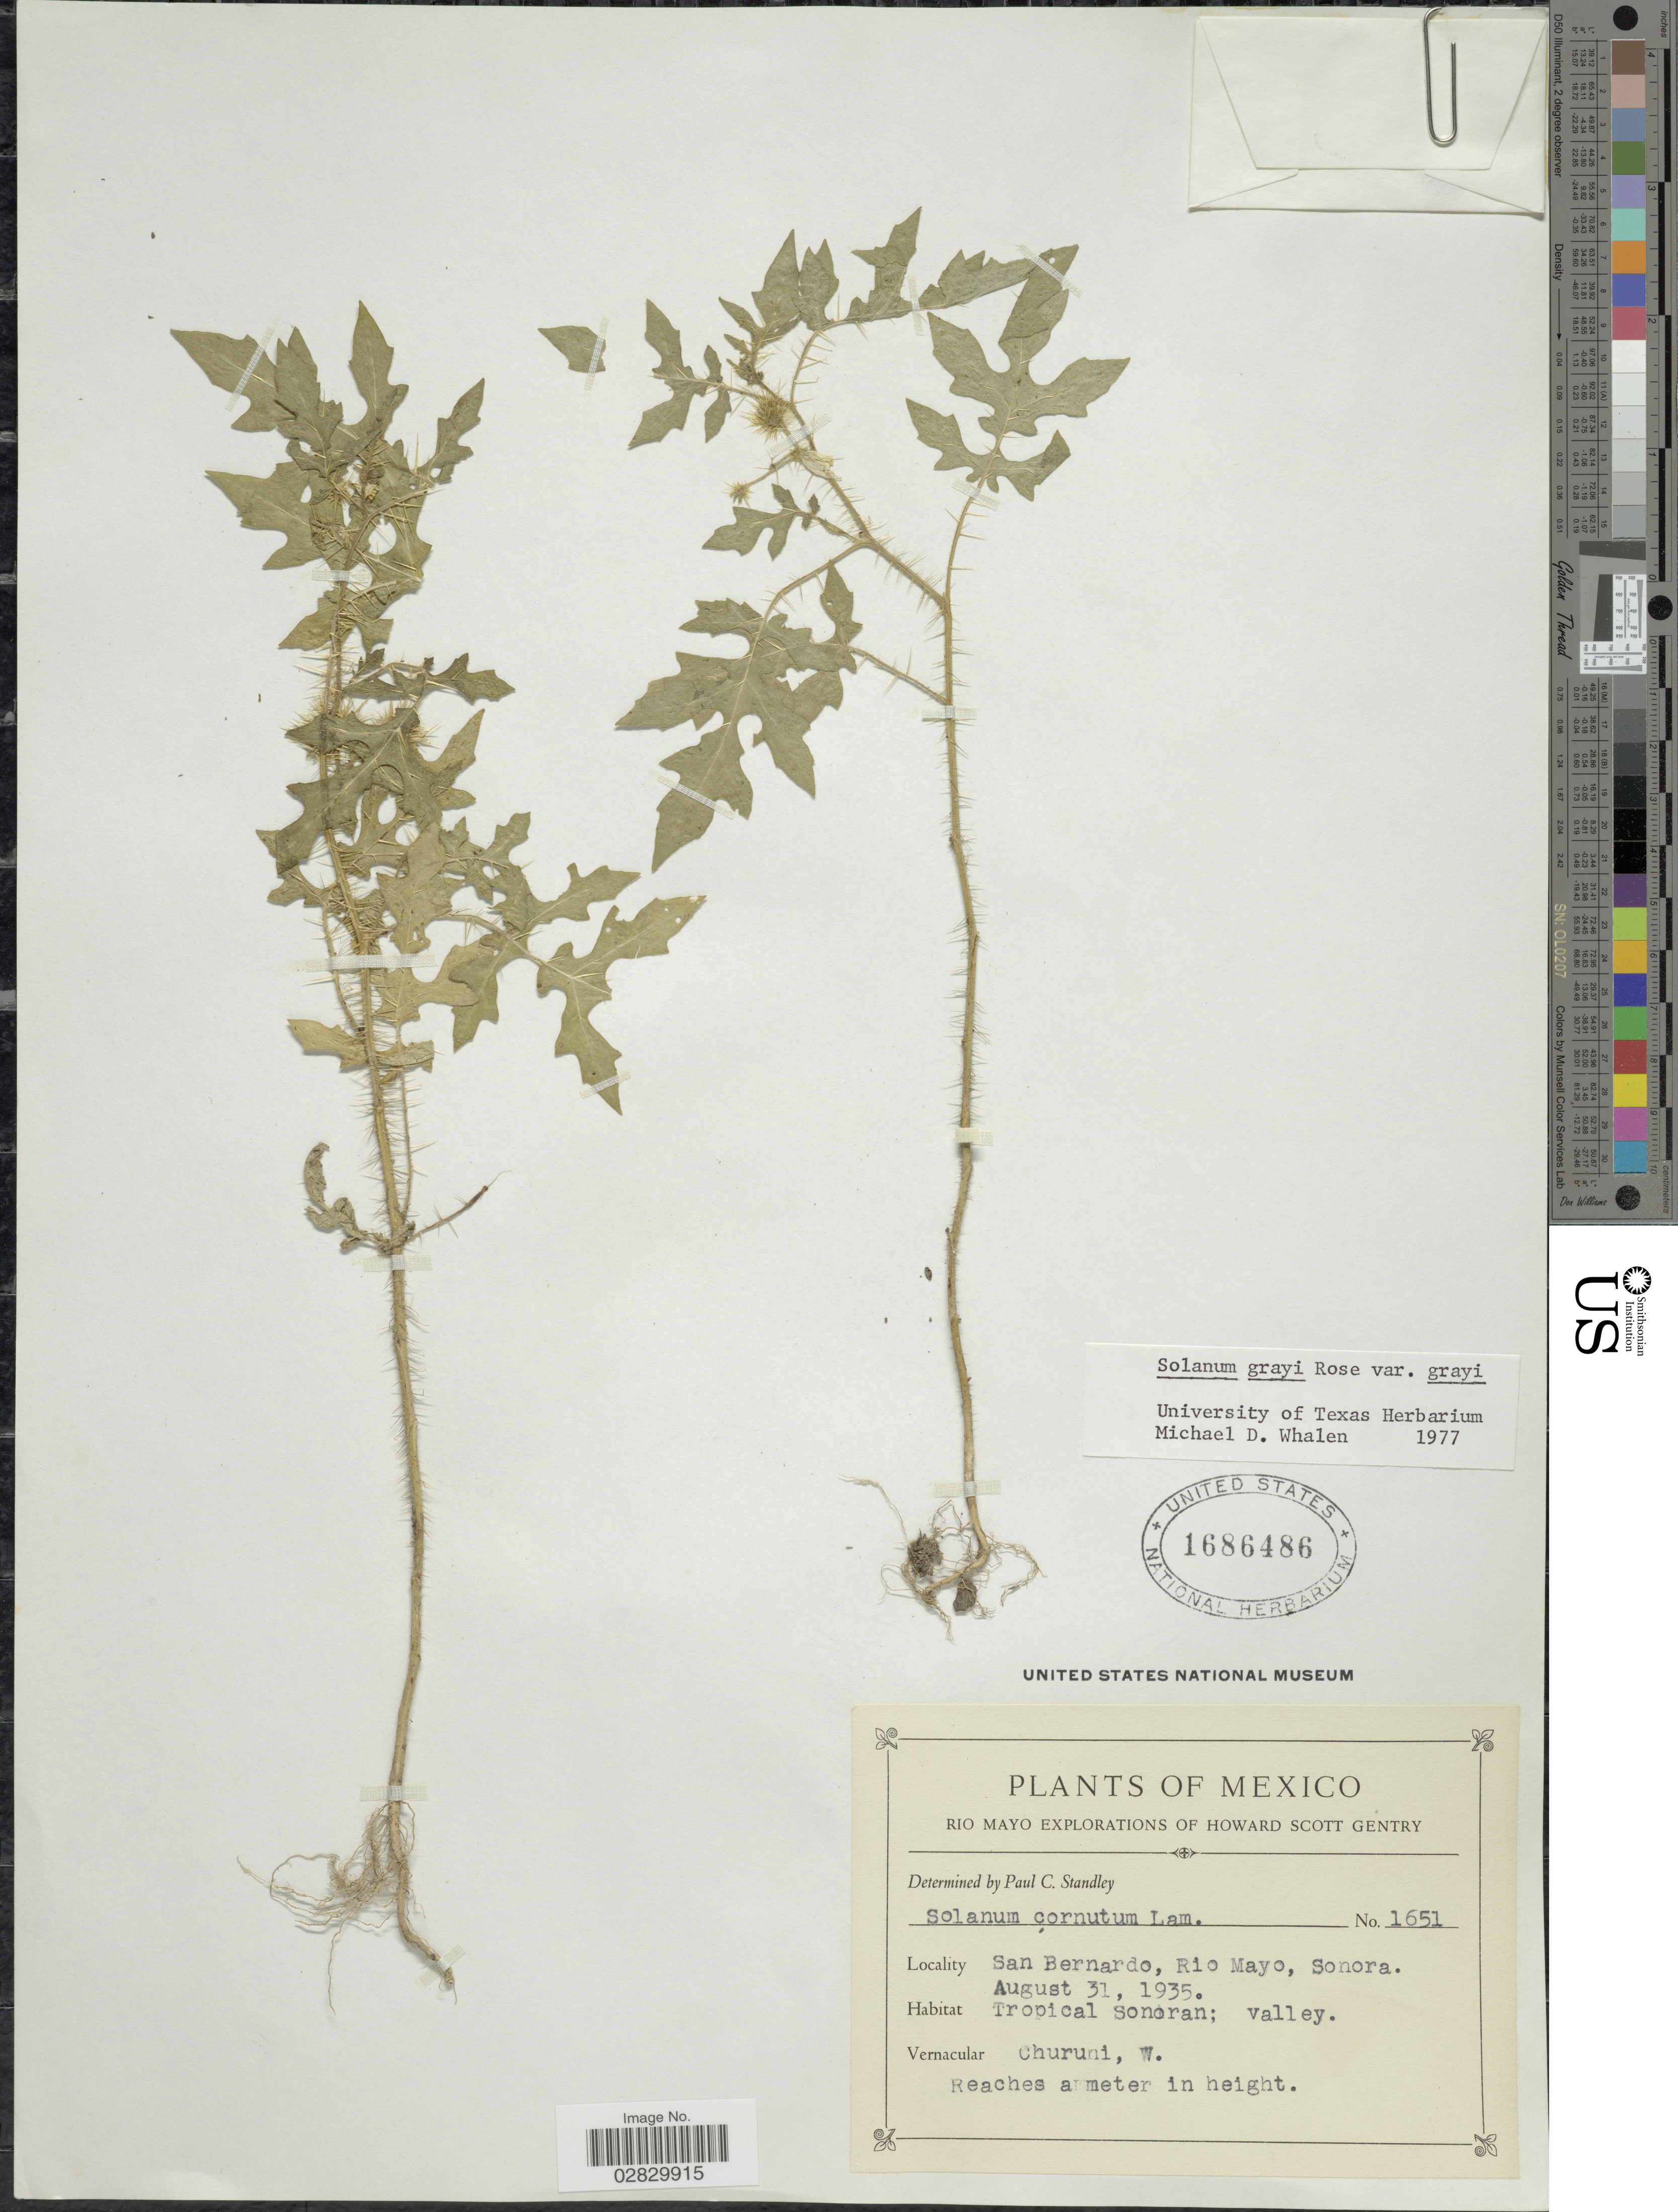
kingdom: Plantae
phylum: Tracheophyta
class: Magnoliopsida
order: Solanales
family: Solanaceae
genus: Solanum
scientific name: Solanum grayi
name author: Rose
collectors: H. S. Gentry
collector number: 1651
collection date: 1935-08-31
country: Mexico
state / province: Sonora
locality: Rio Mayo, San Bernardo, Rio Mayo, Tropical sonoran; valley.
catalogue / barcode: US 1686486